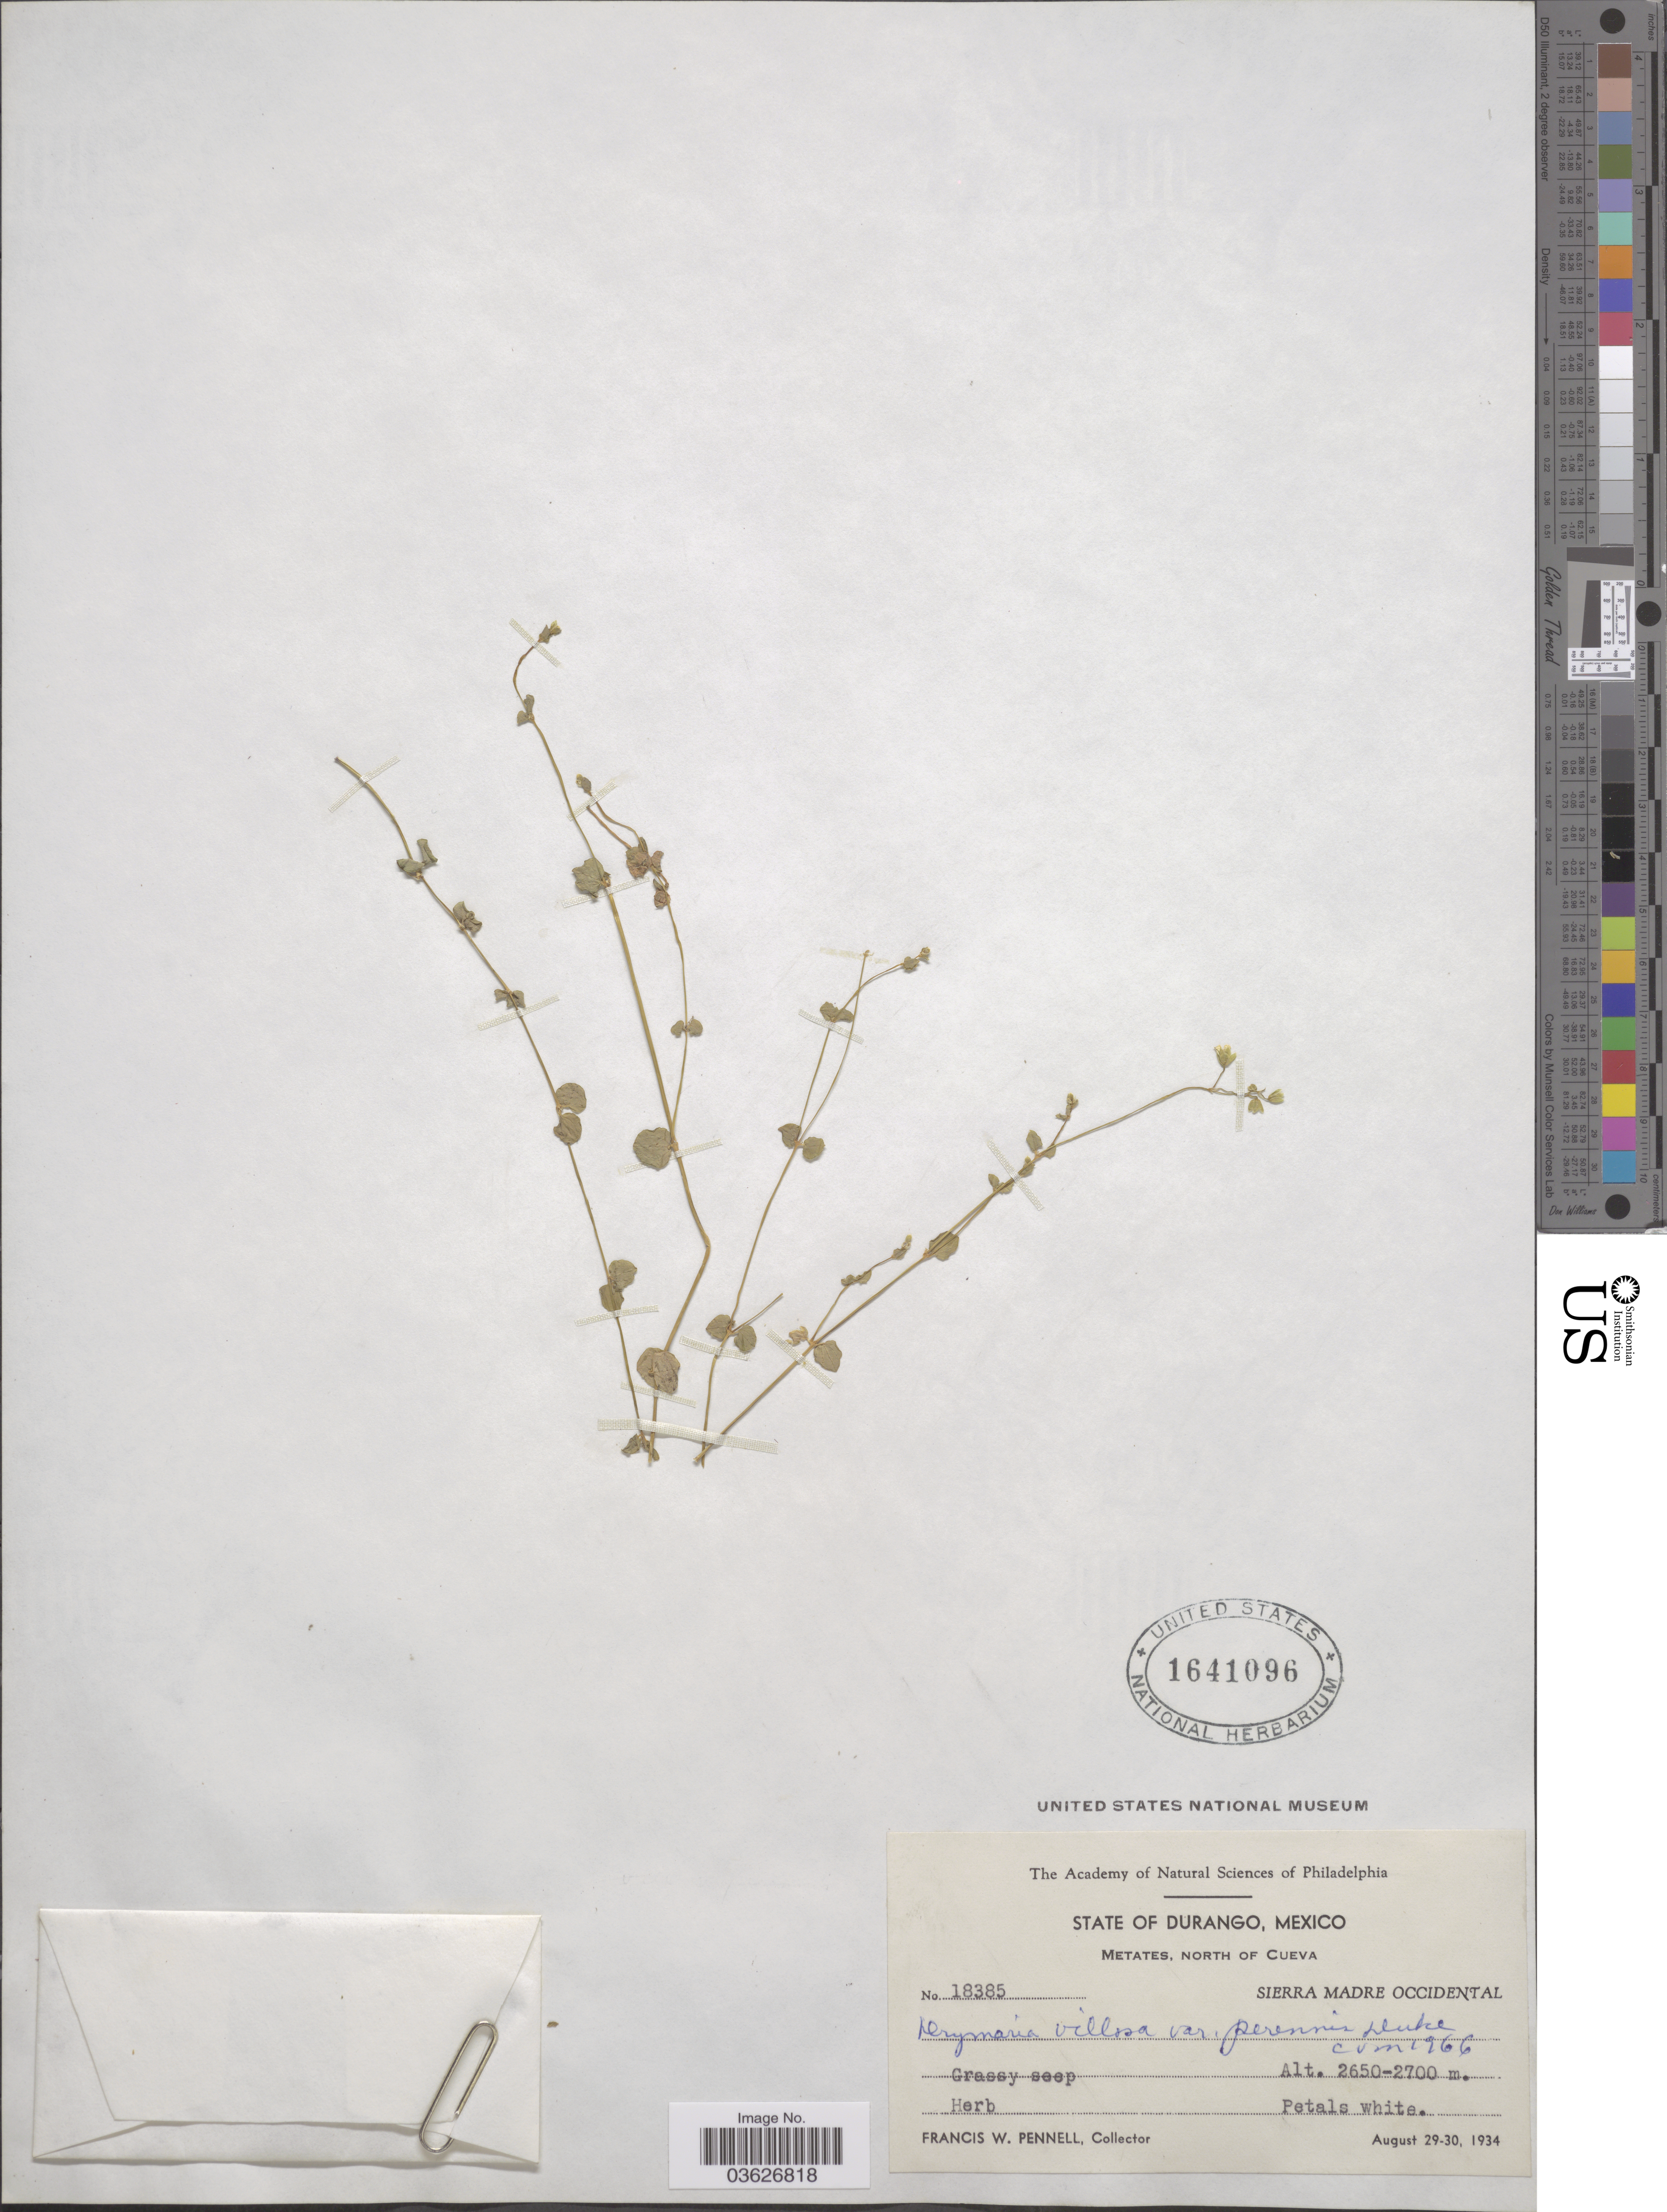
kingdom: Plantae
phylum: Tracheophyta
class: Magnoliopsida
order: Caryophyllales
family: Caryophyllaceae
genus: Drymaria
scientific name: Drymaria villosa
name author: Cham. & Schltdl.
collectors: F. W. Pennell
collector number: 18385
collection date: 1934-08-29/1934-08-30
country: Mexico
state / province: Durango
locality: Metates, North of Cueva. Sierra Madre Occidental.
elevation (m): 2650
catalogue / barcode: US 1641096